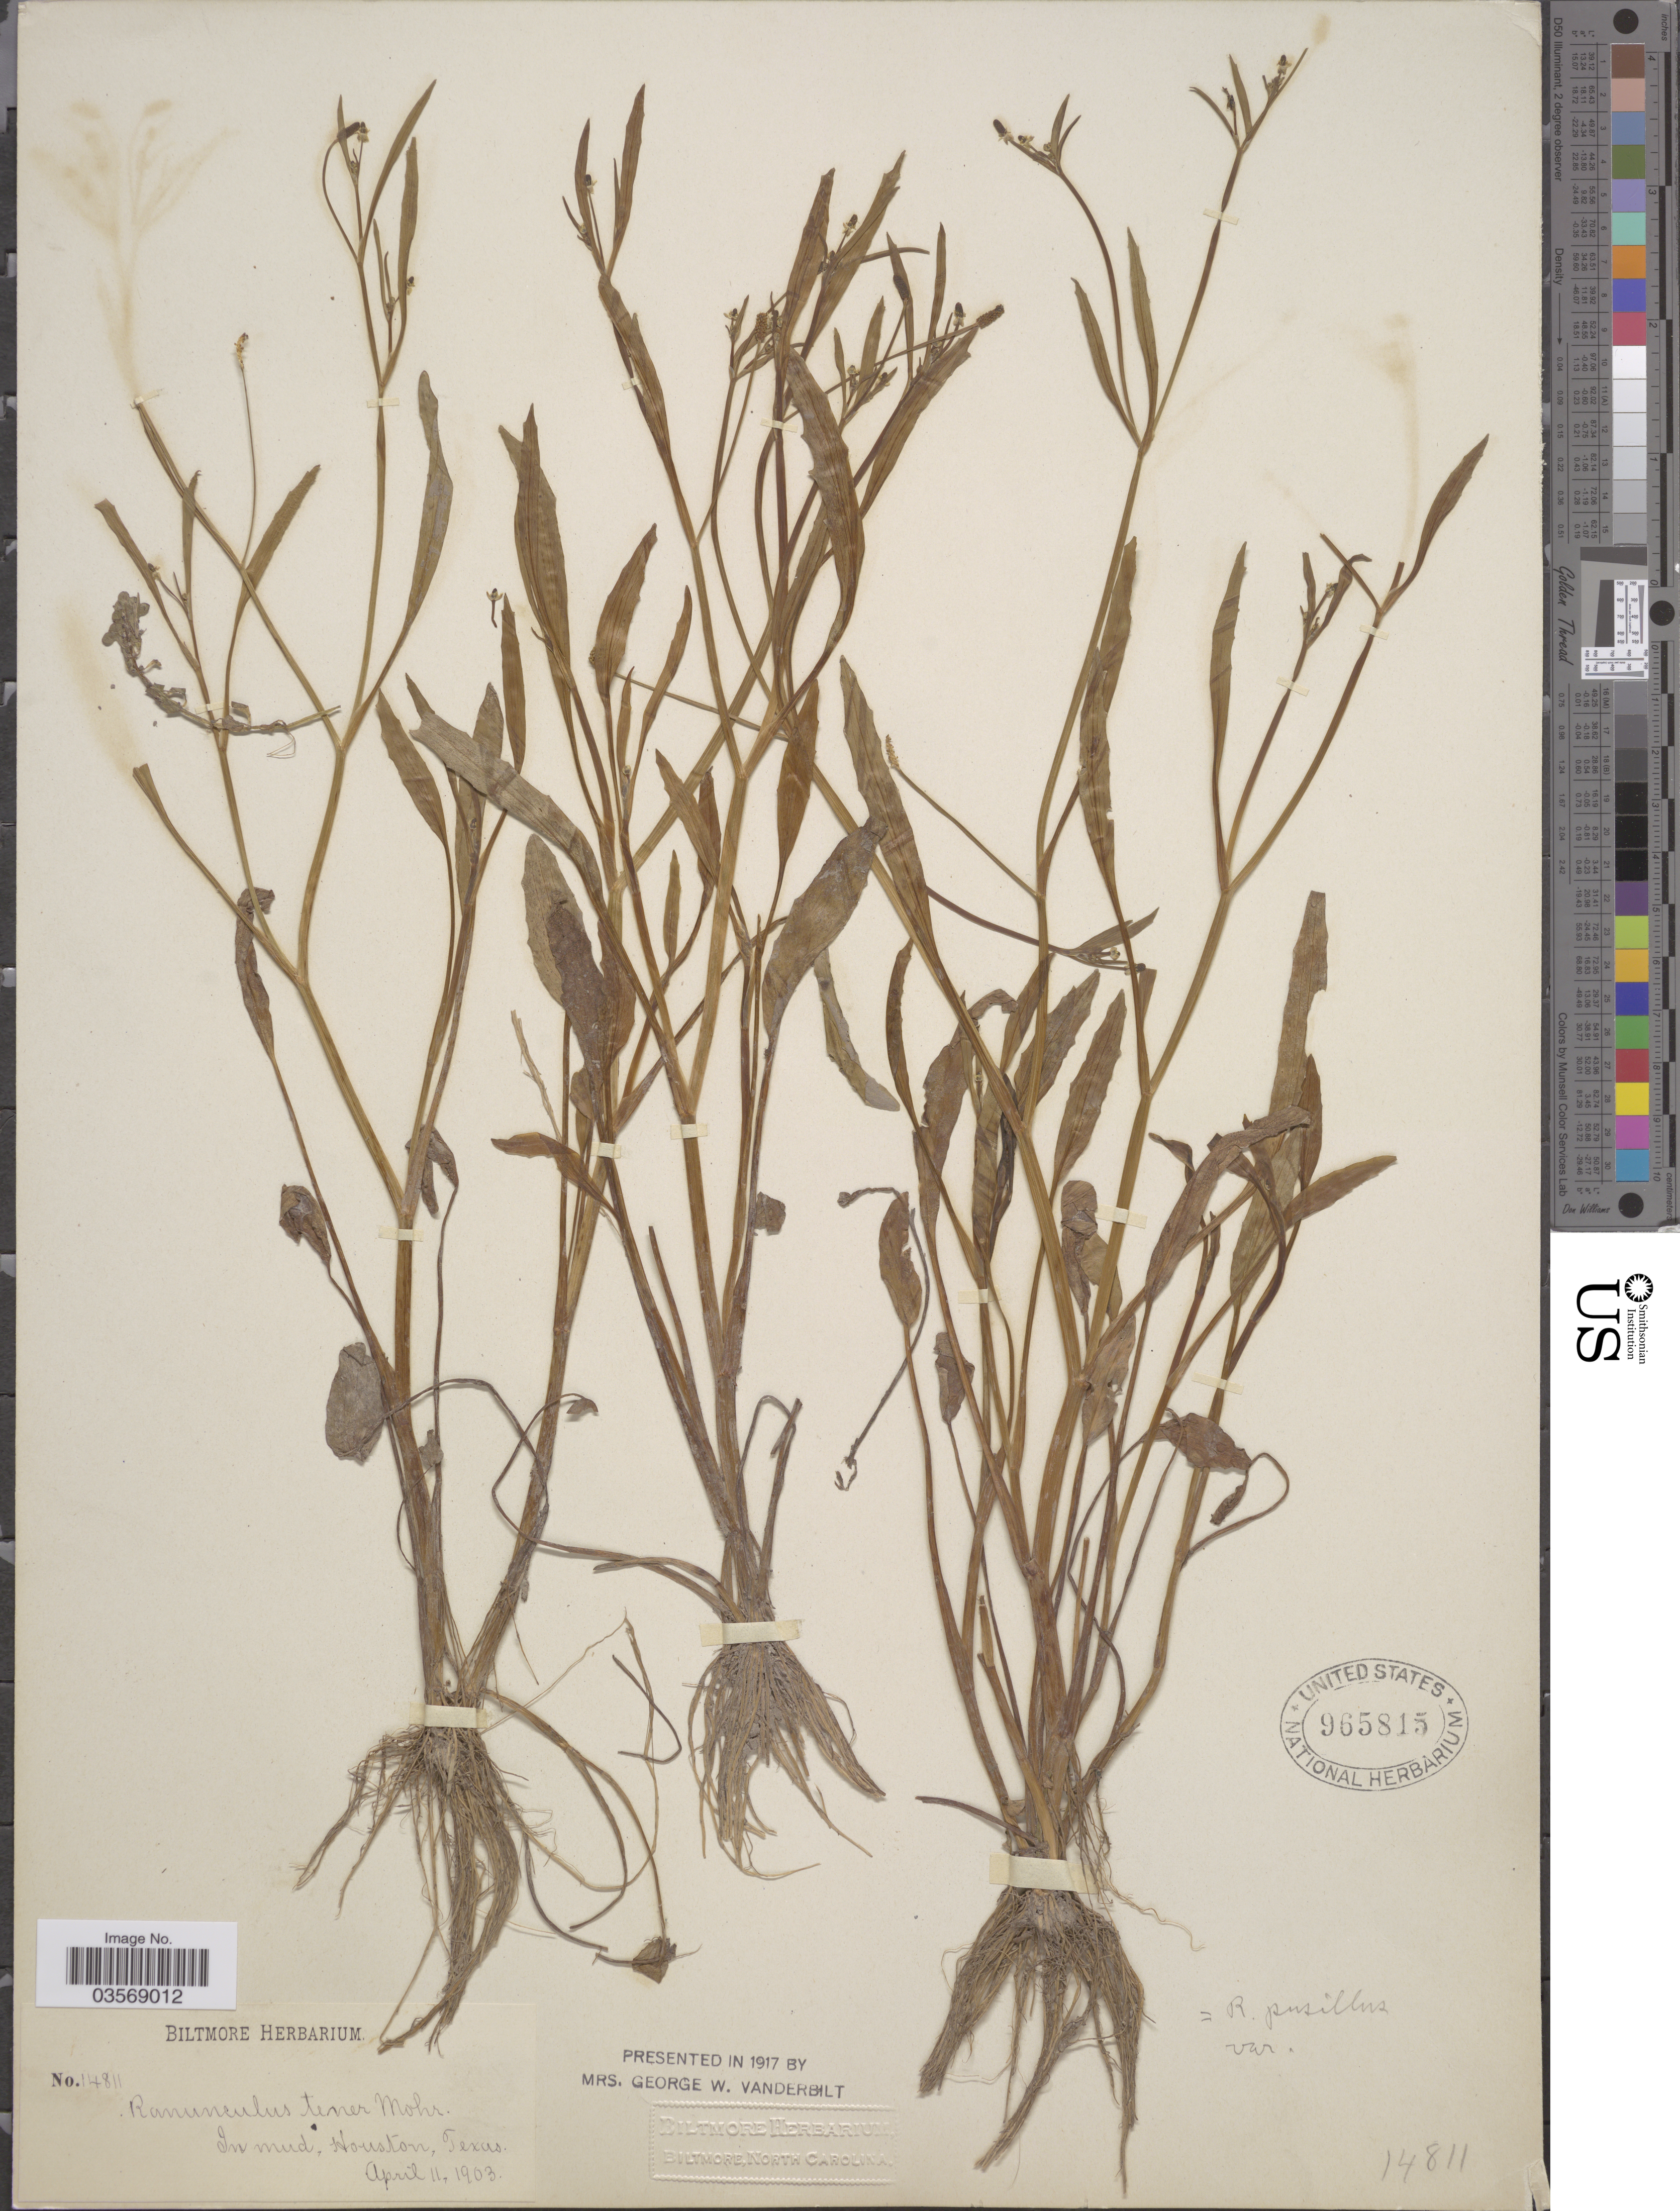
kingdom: Plantae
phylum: Tracheophyta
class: Magnoliopsida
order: Ranunculales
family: Ranunculaceae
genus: Ranunculus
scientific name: Ranunculus pusillus var. angustifolius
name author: (Engelm.) L.D. Benson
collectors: ex herb. Biltmore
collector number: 14811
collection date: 1903-04-11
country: United States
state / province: Texas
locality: Houston.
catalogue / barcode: US 965815